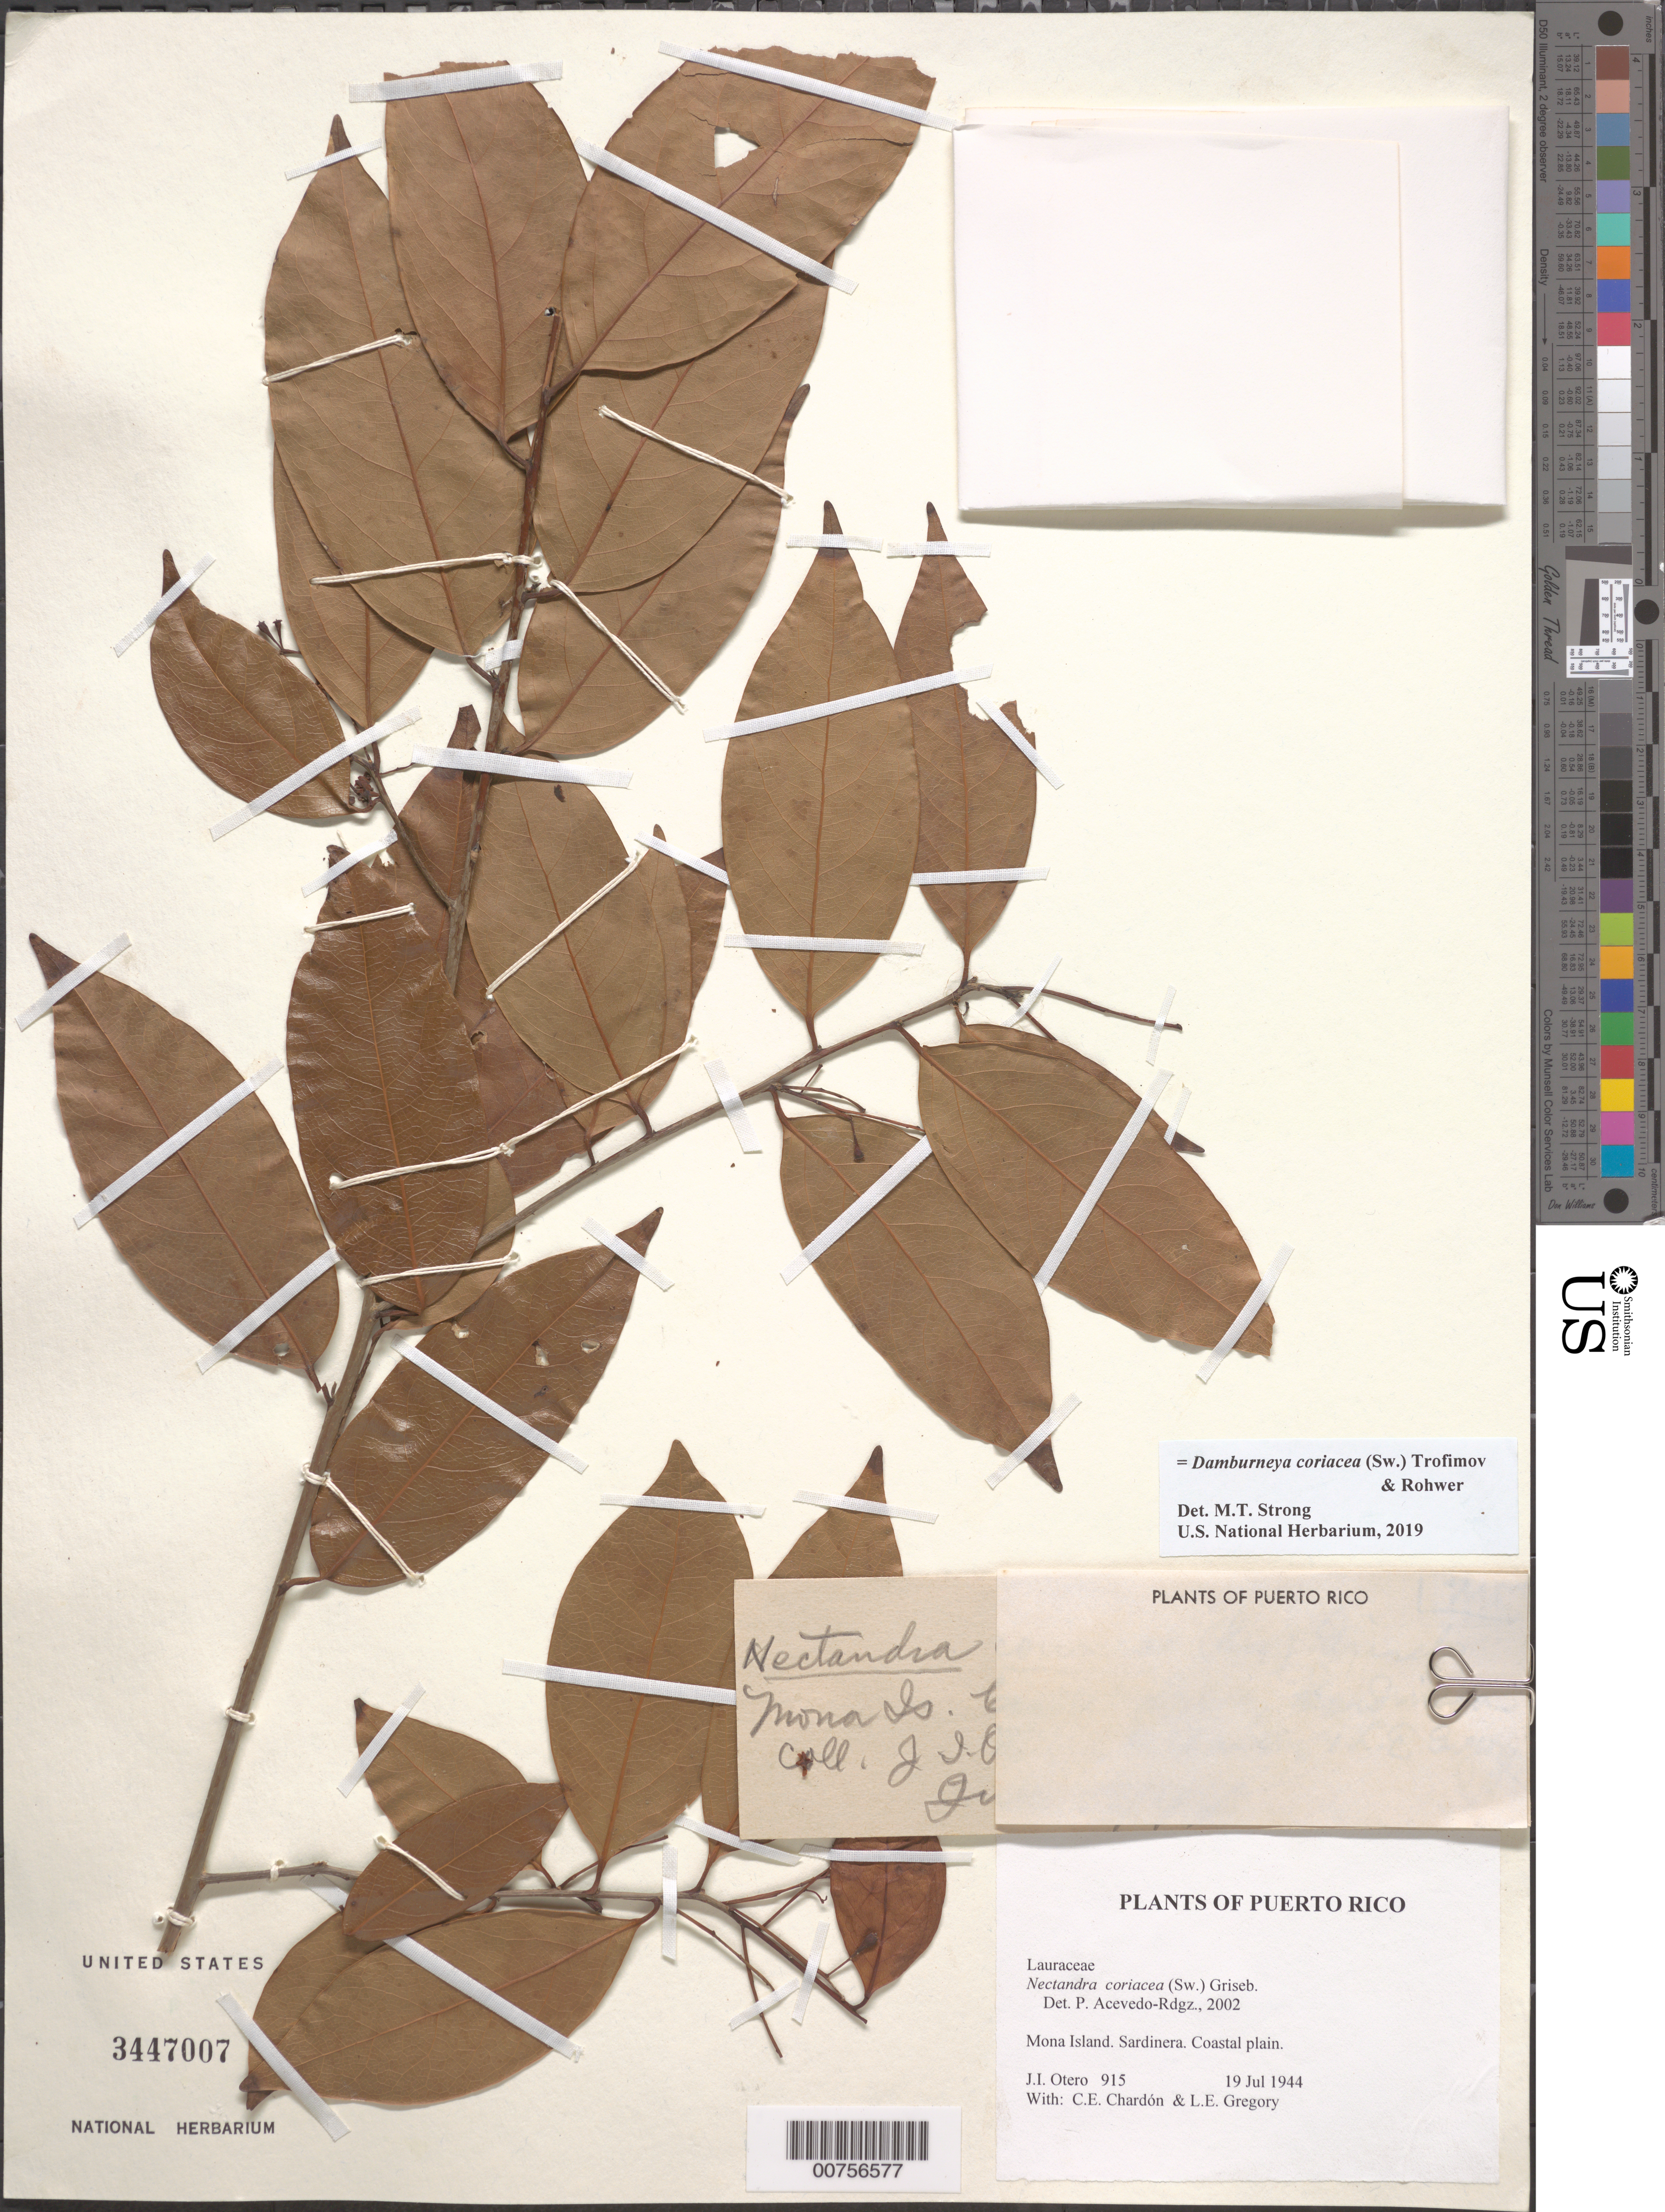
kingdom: Plantae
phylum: Tracheophyta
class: Magnoliopsida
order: Laurales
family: Lauraceae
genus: Damburneya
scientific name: Damburneya coriacea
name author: (Sw.) Trofimov & Rohwer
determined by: Strong, M. T., (US), Smithsonian Institution - National Museum of Natural History (UNITED STATES)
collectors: J. Otero, C. E. Chardón & L. E. Gregory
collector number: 915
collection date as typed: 19 Jul 1944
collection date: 1944-07-19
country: Puerto Rico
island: Mona I.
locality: Sardinera. Coastal plain.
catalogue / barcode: US 3447007